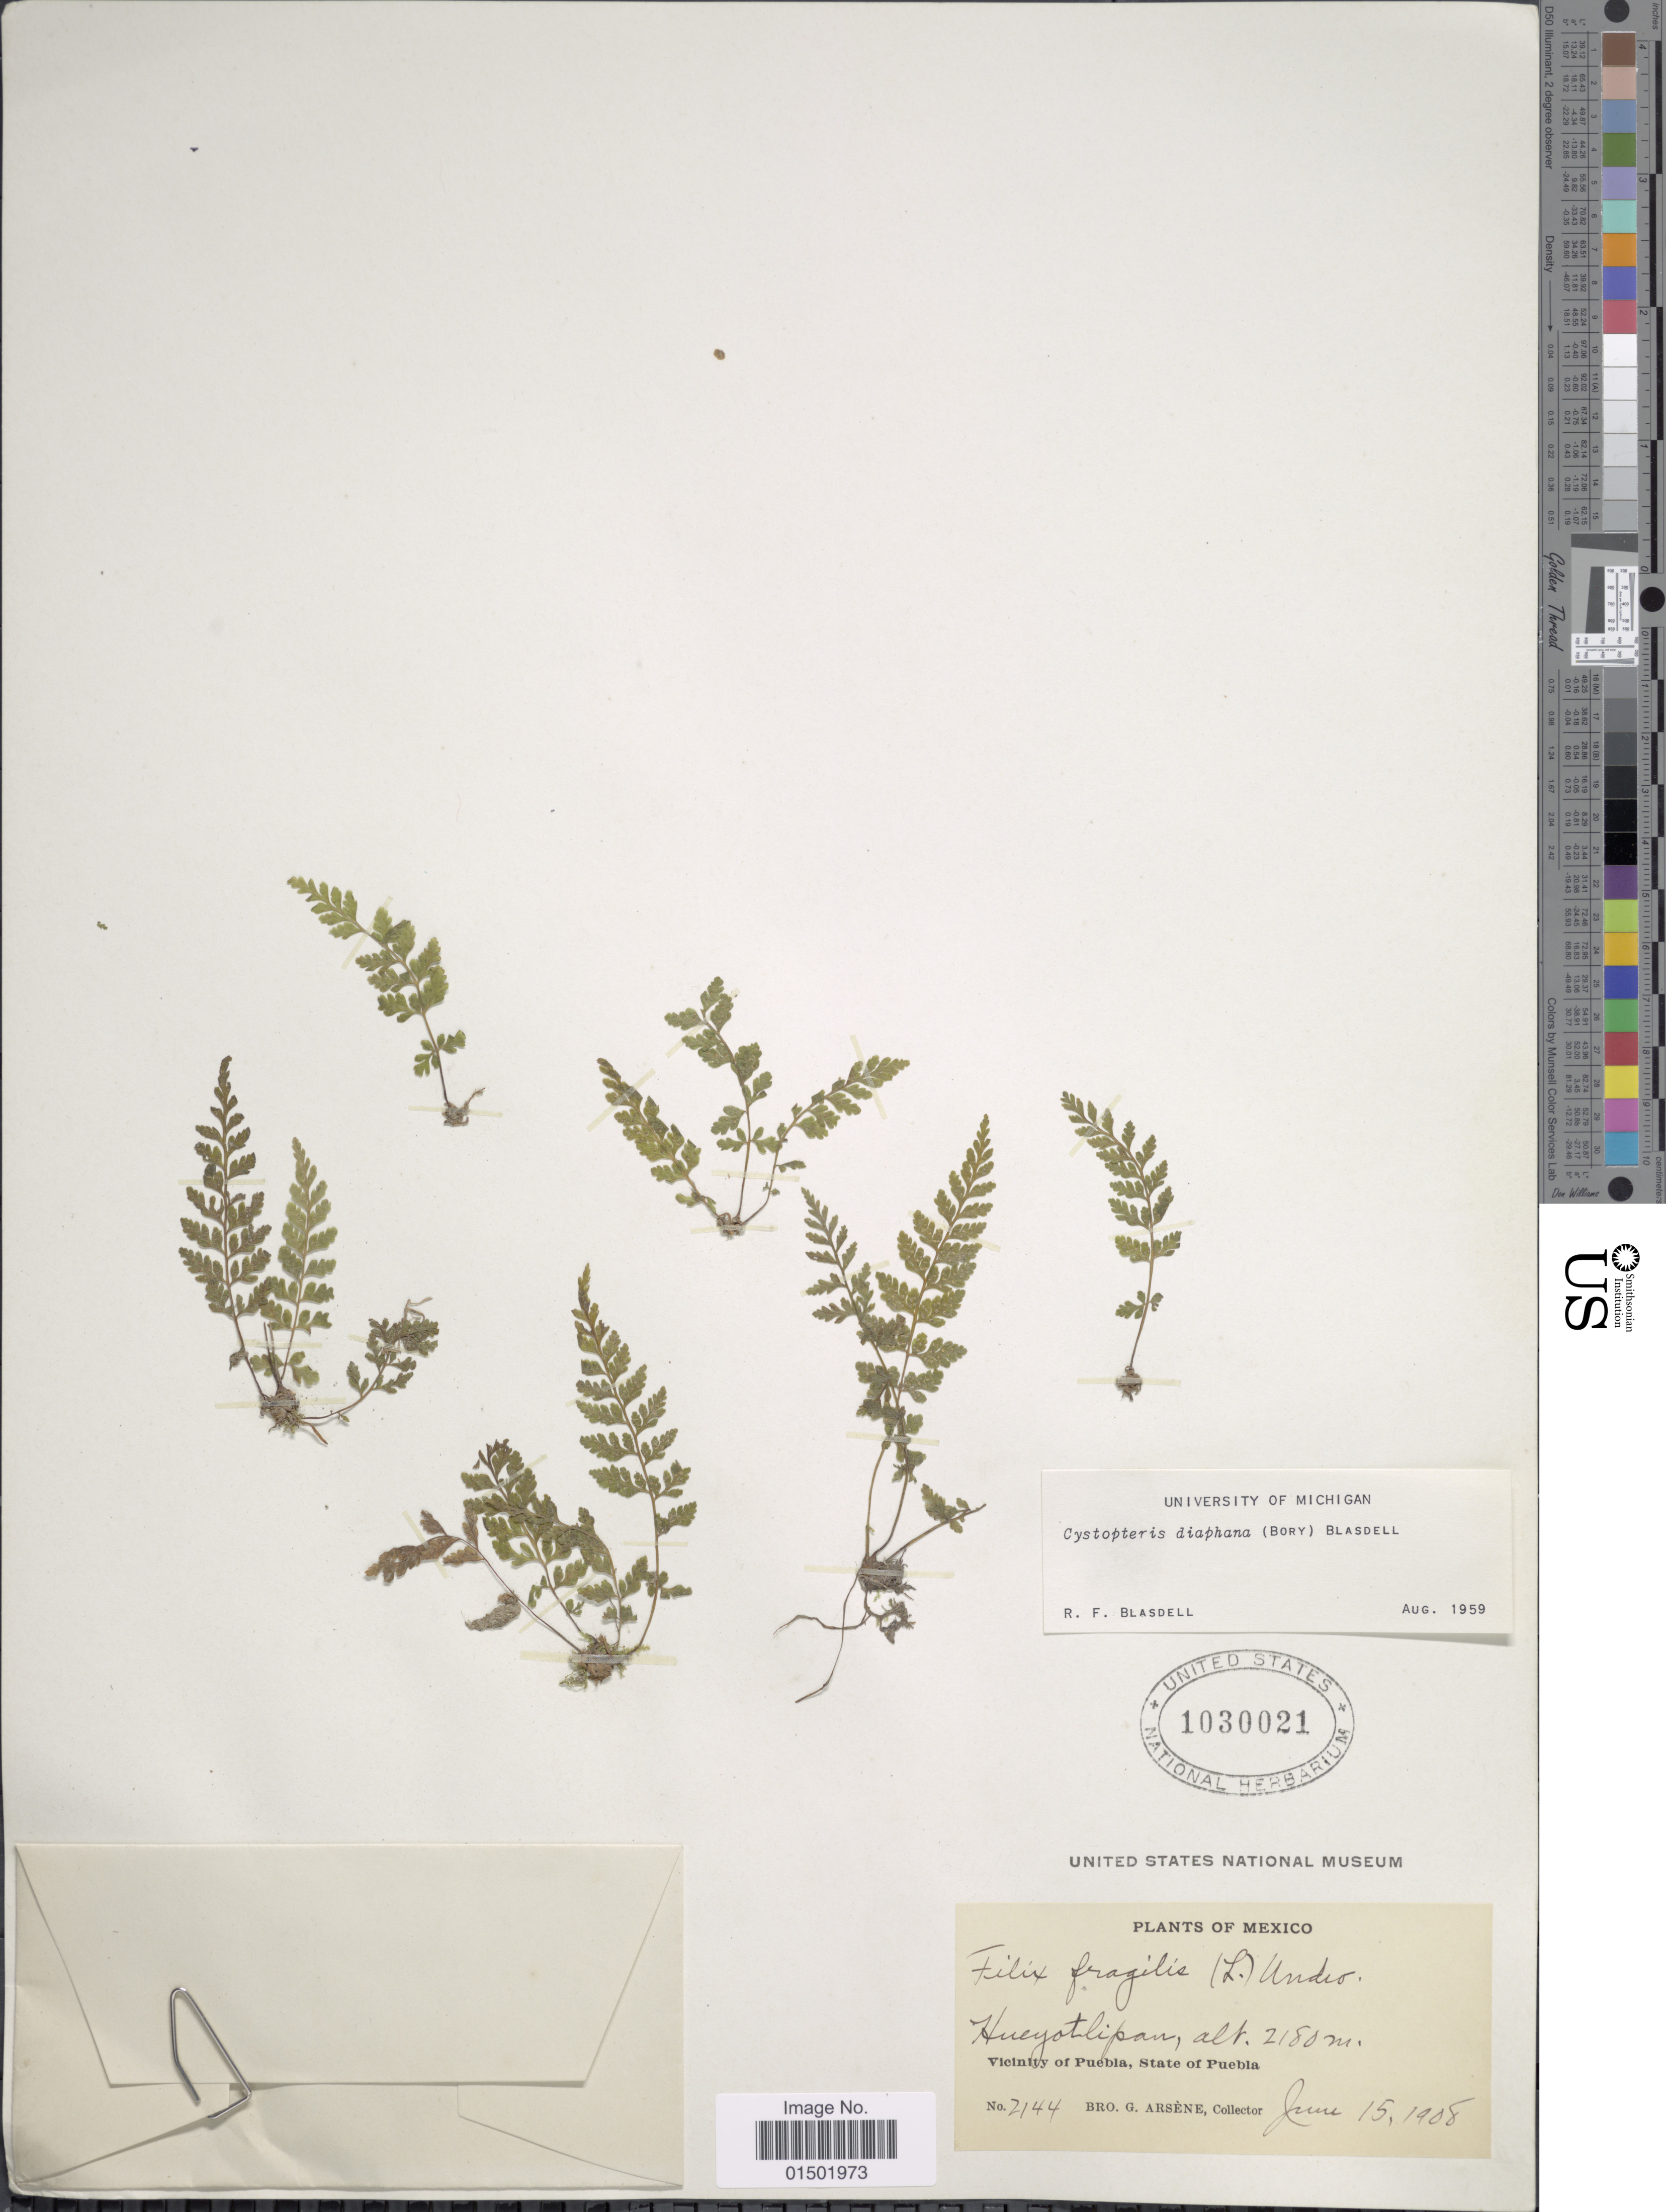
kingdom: Plantae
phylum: Tracheophyta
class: Polypodiopsida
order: Polypodiales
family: Cystopteridaceae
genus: Cystopteris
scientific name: Cystopteris diaphana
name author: (Bory) Blasdell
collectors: Bro. G. Arsène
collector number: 2144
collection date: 1908-06-15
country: Mexico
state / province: Puebla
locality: Hueyotlipan. Vicinity of Puebla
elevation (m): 2180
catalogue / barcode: US 1030021